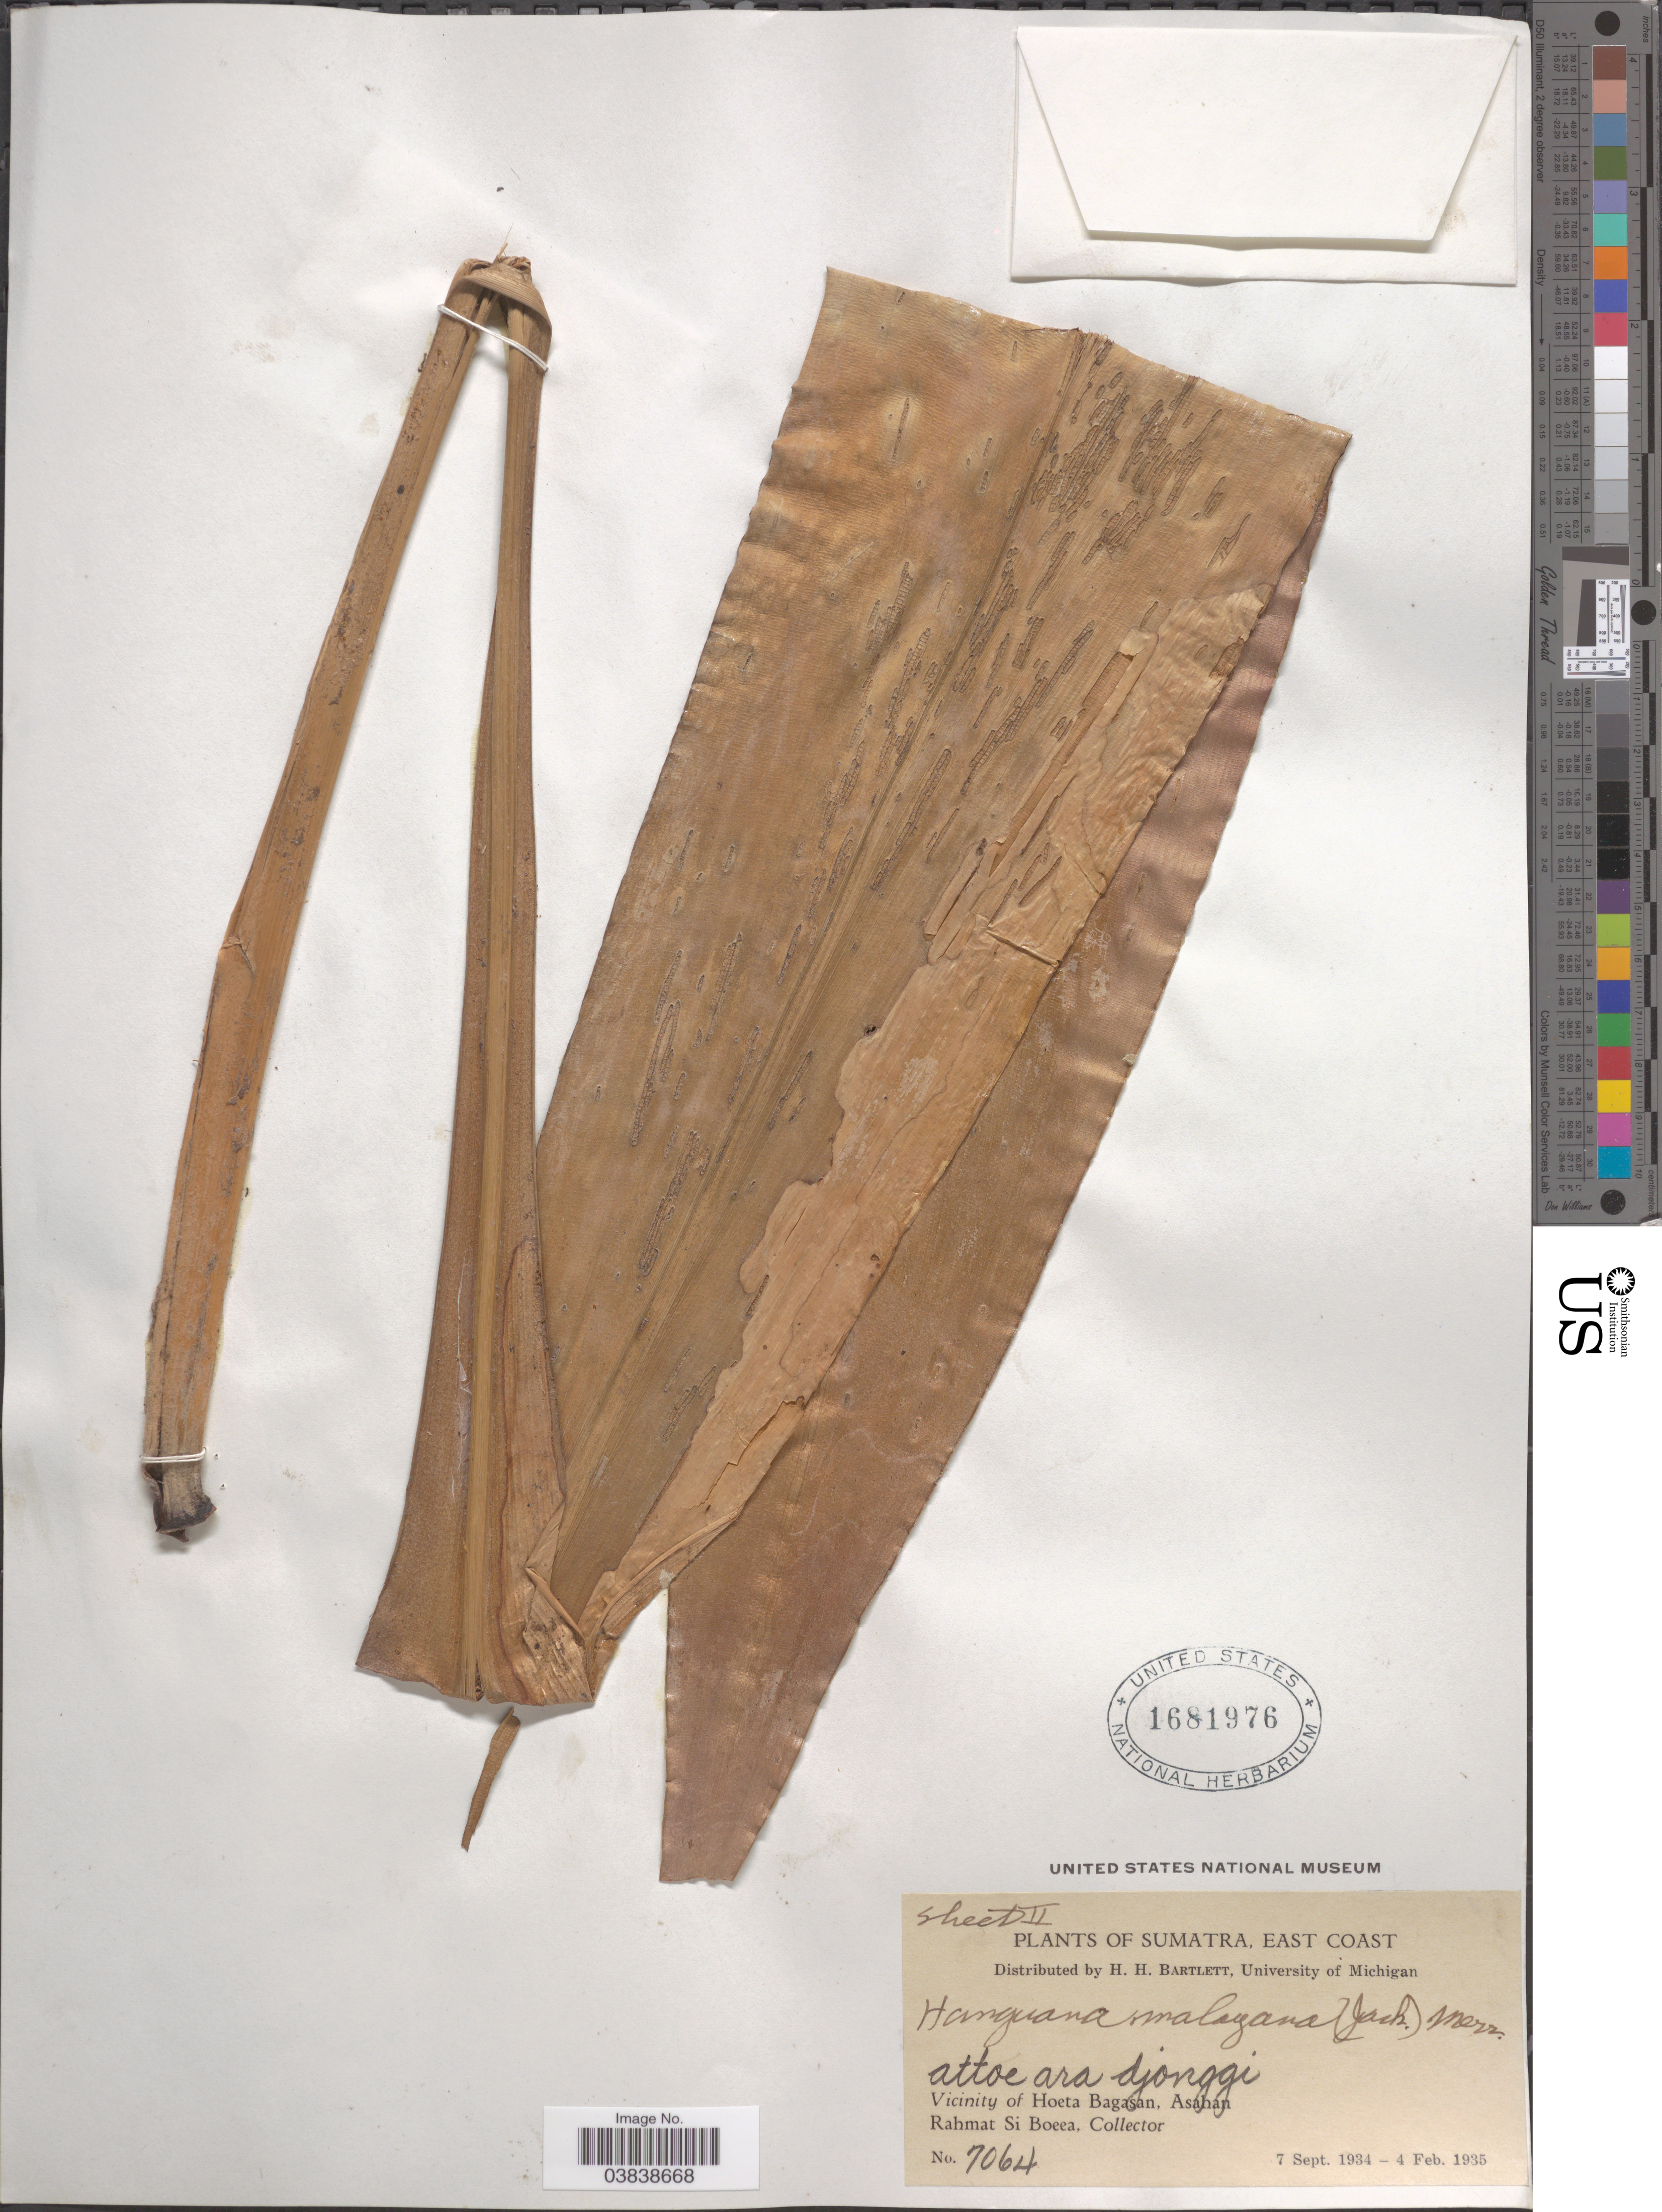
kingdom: Plantae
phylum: Tracheophyta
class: Liliopsida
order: Commelinales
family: Hanguanaceae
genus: Hanguana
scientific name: Hanguana malayana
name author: (Jack) Merr.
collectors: Rahmat Si Boeea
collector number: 7064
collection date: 1934-09-07/1935-02-04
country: Indonesia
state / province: Sumatra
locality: East Coast. Vicinity of Hoeta Bagasan, Asahan.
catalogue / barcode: US 1681976